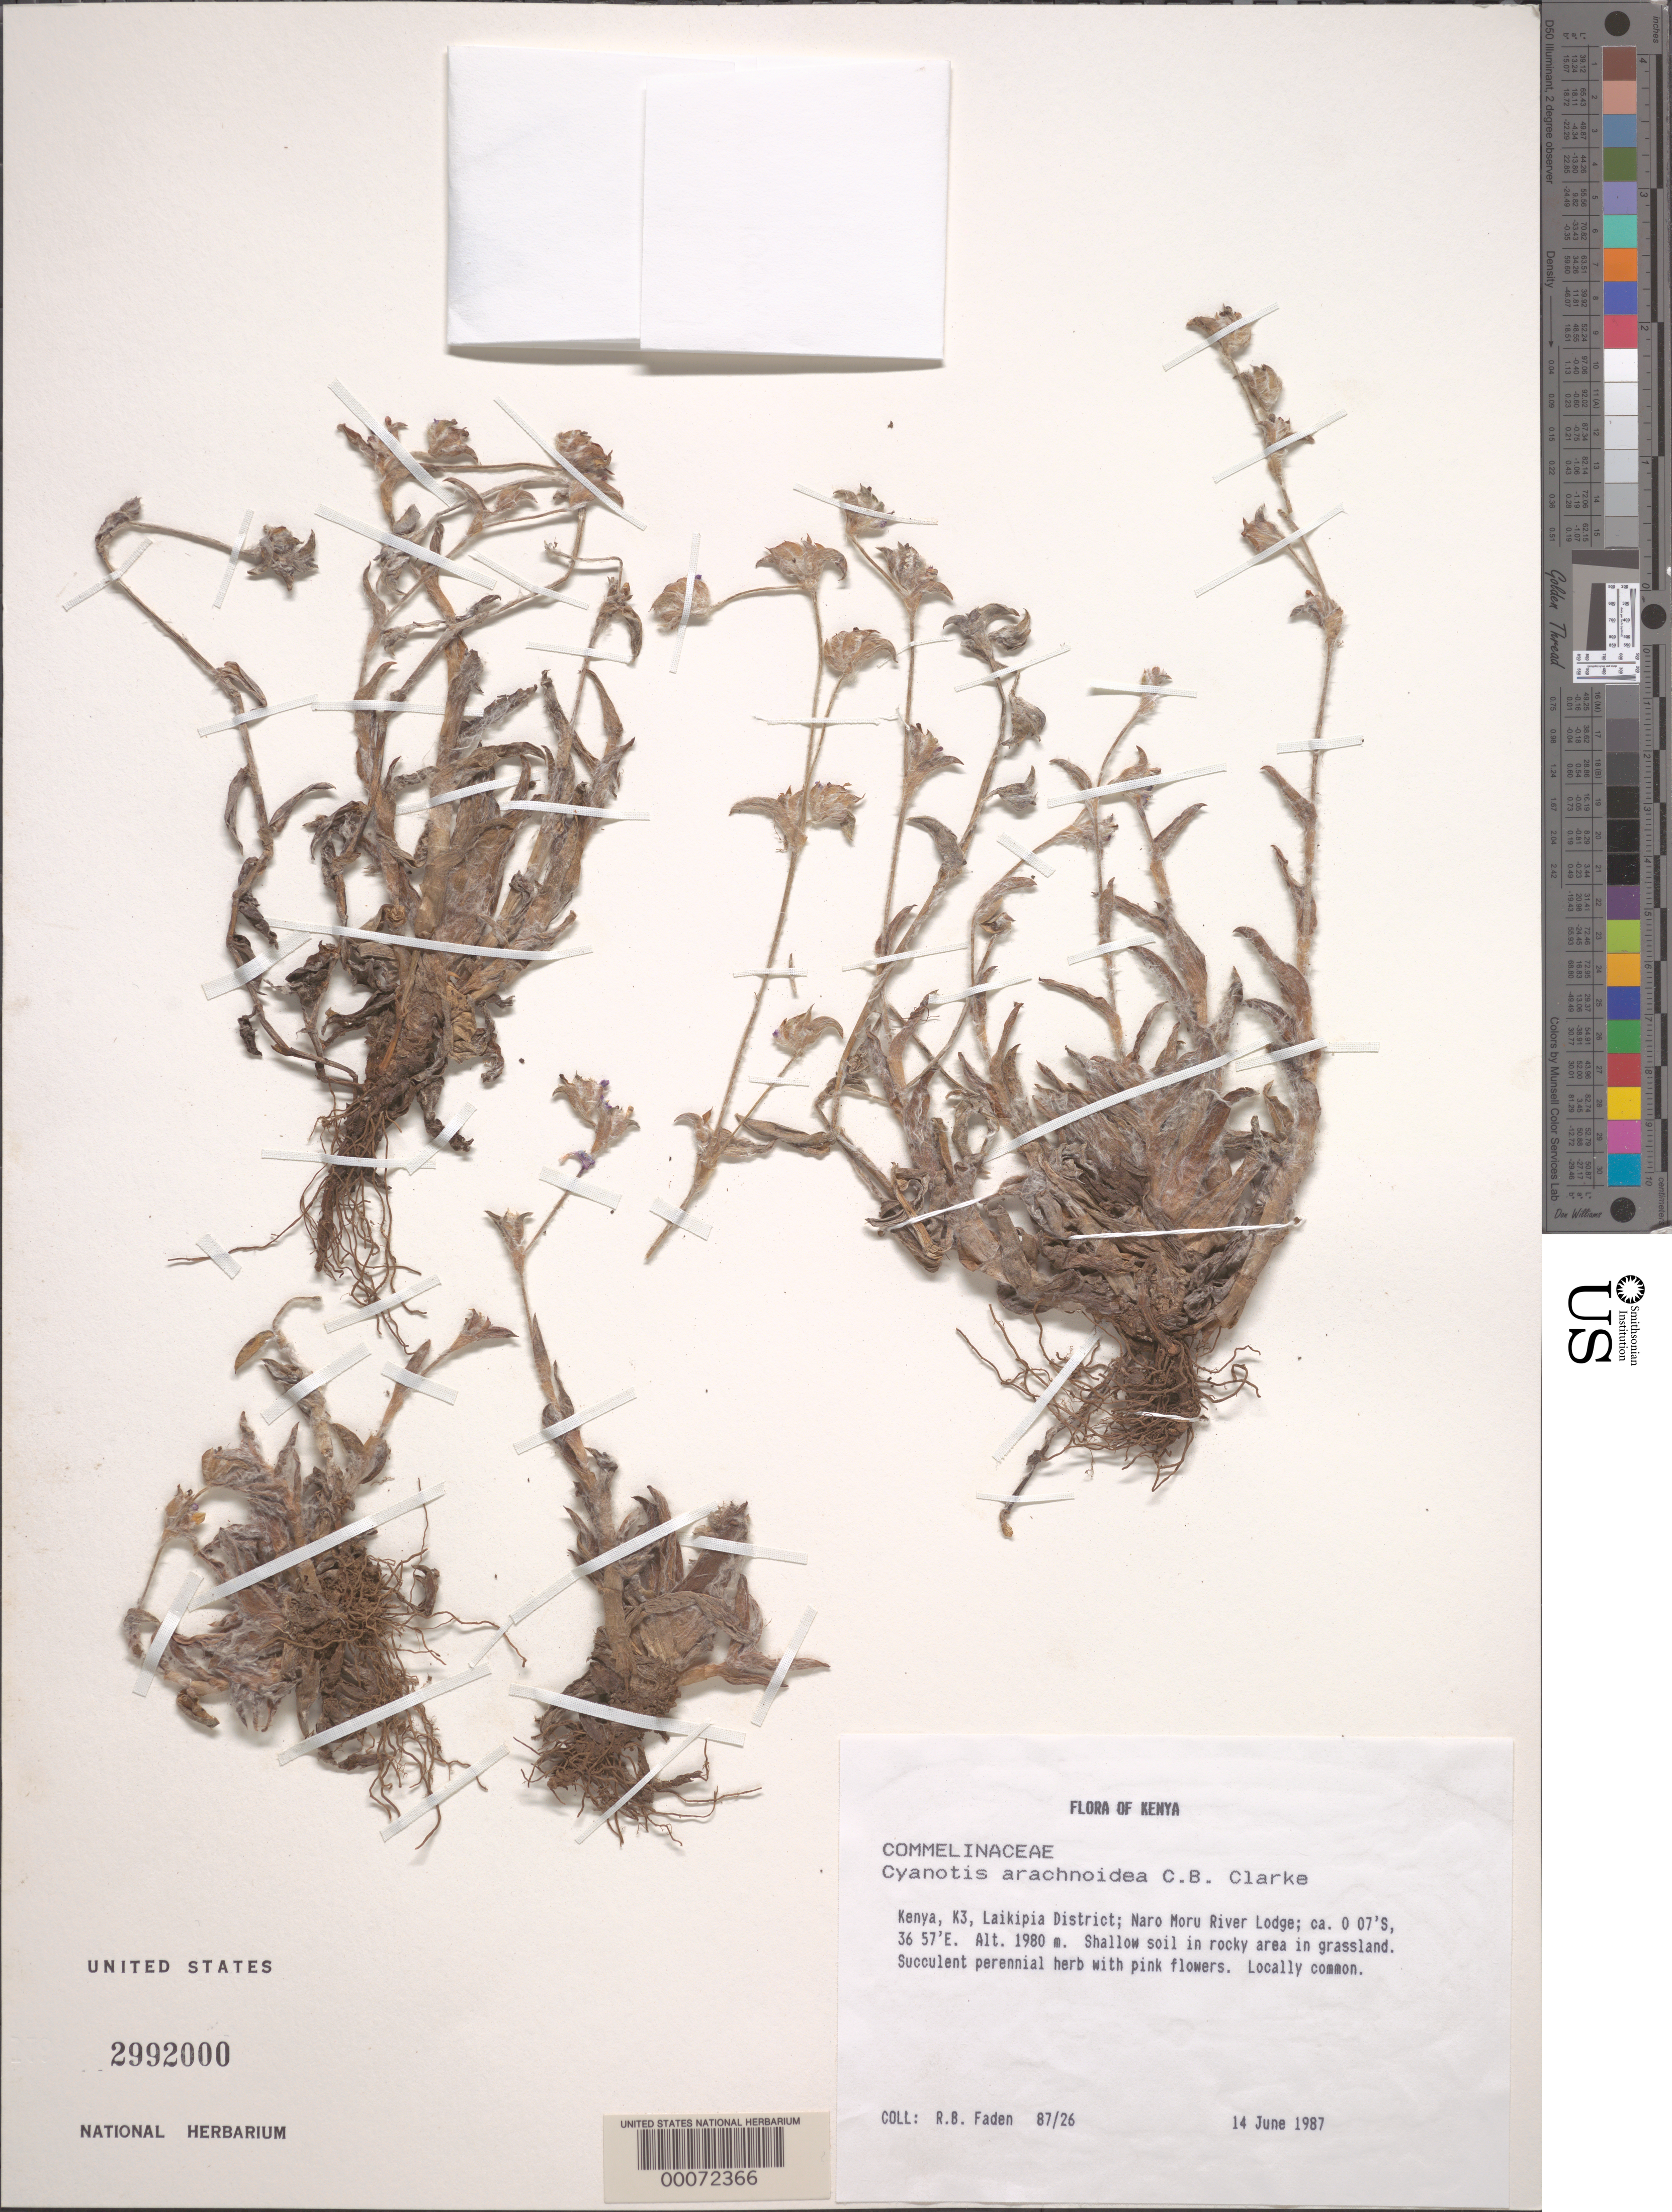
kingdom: Plantae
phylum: Tracheophyta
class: Liliopsida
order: Commelinales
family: Commelinaceae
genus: Cyanotis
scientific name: Cyanotis arachnoidea var. arachnoidea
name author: C.B. Clarke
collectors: R. B. Faden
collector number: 87/26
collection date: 1987-06-14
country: Kenya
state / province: Laikipia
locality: K3, Laikipia District; Naro Moru River Lodge.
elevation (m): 1980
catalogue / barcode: US 2992000